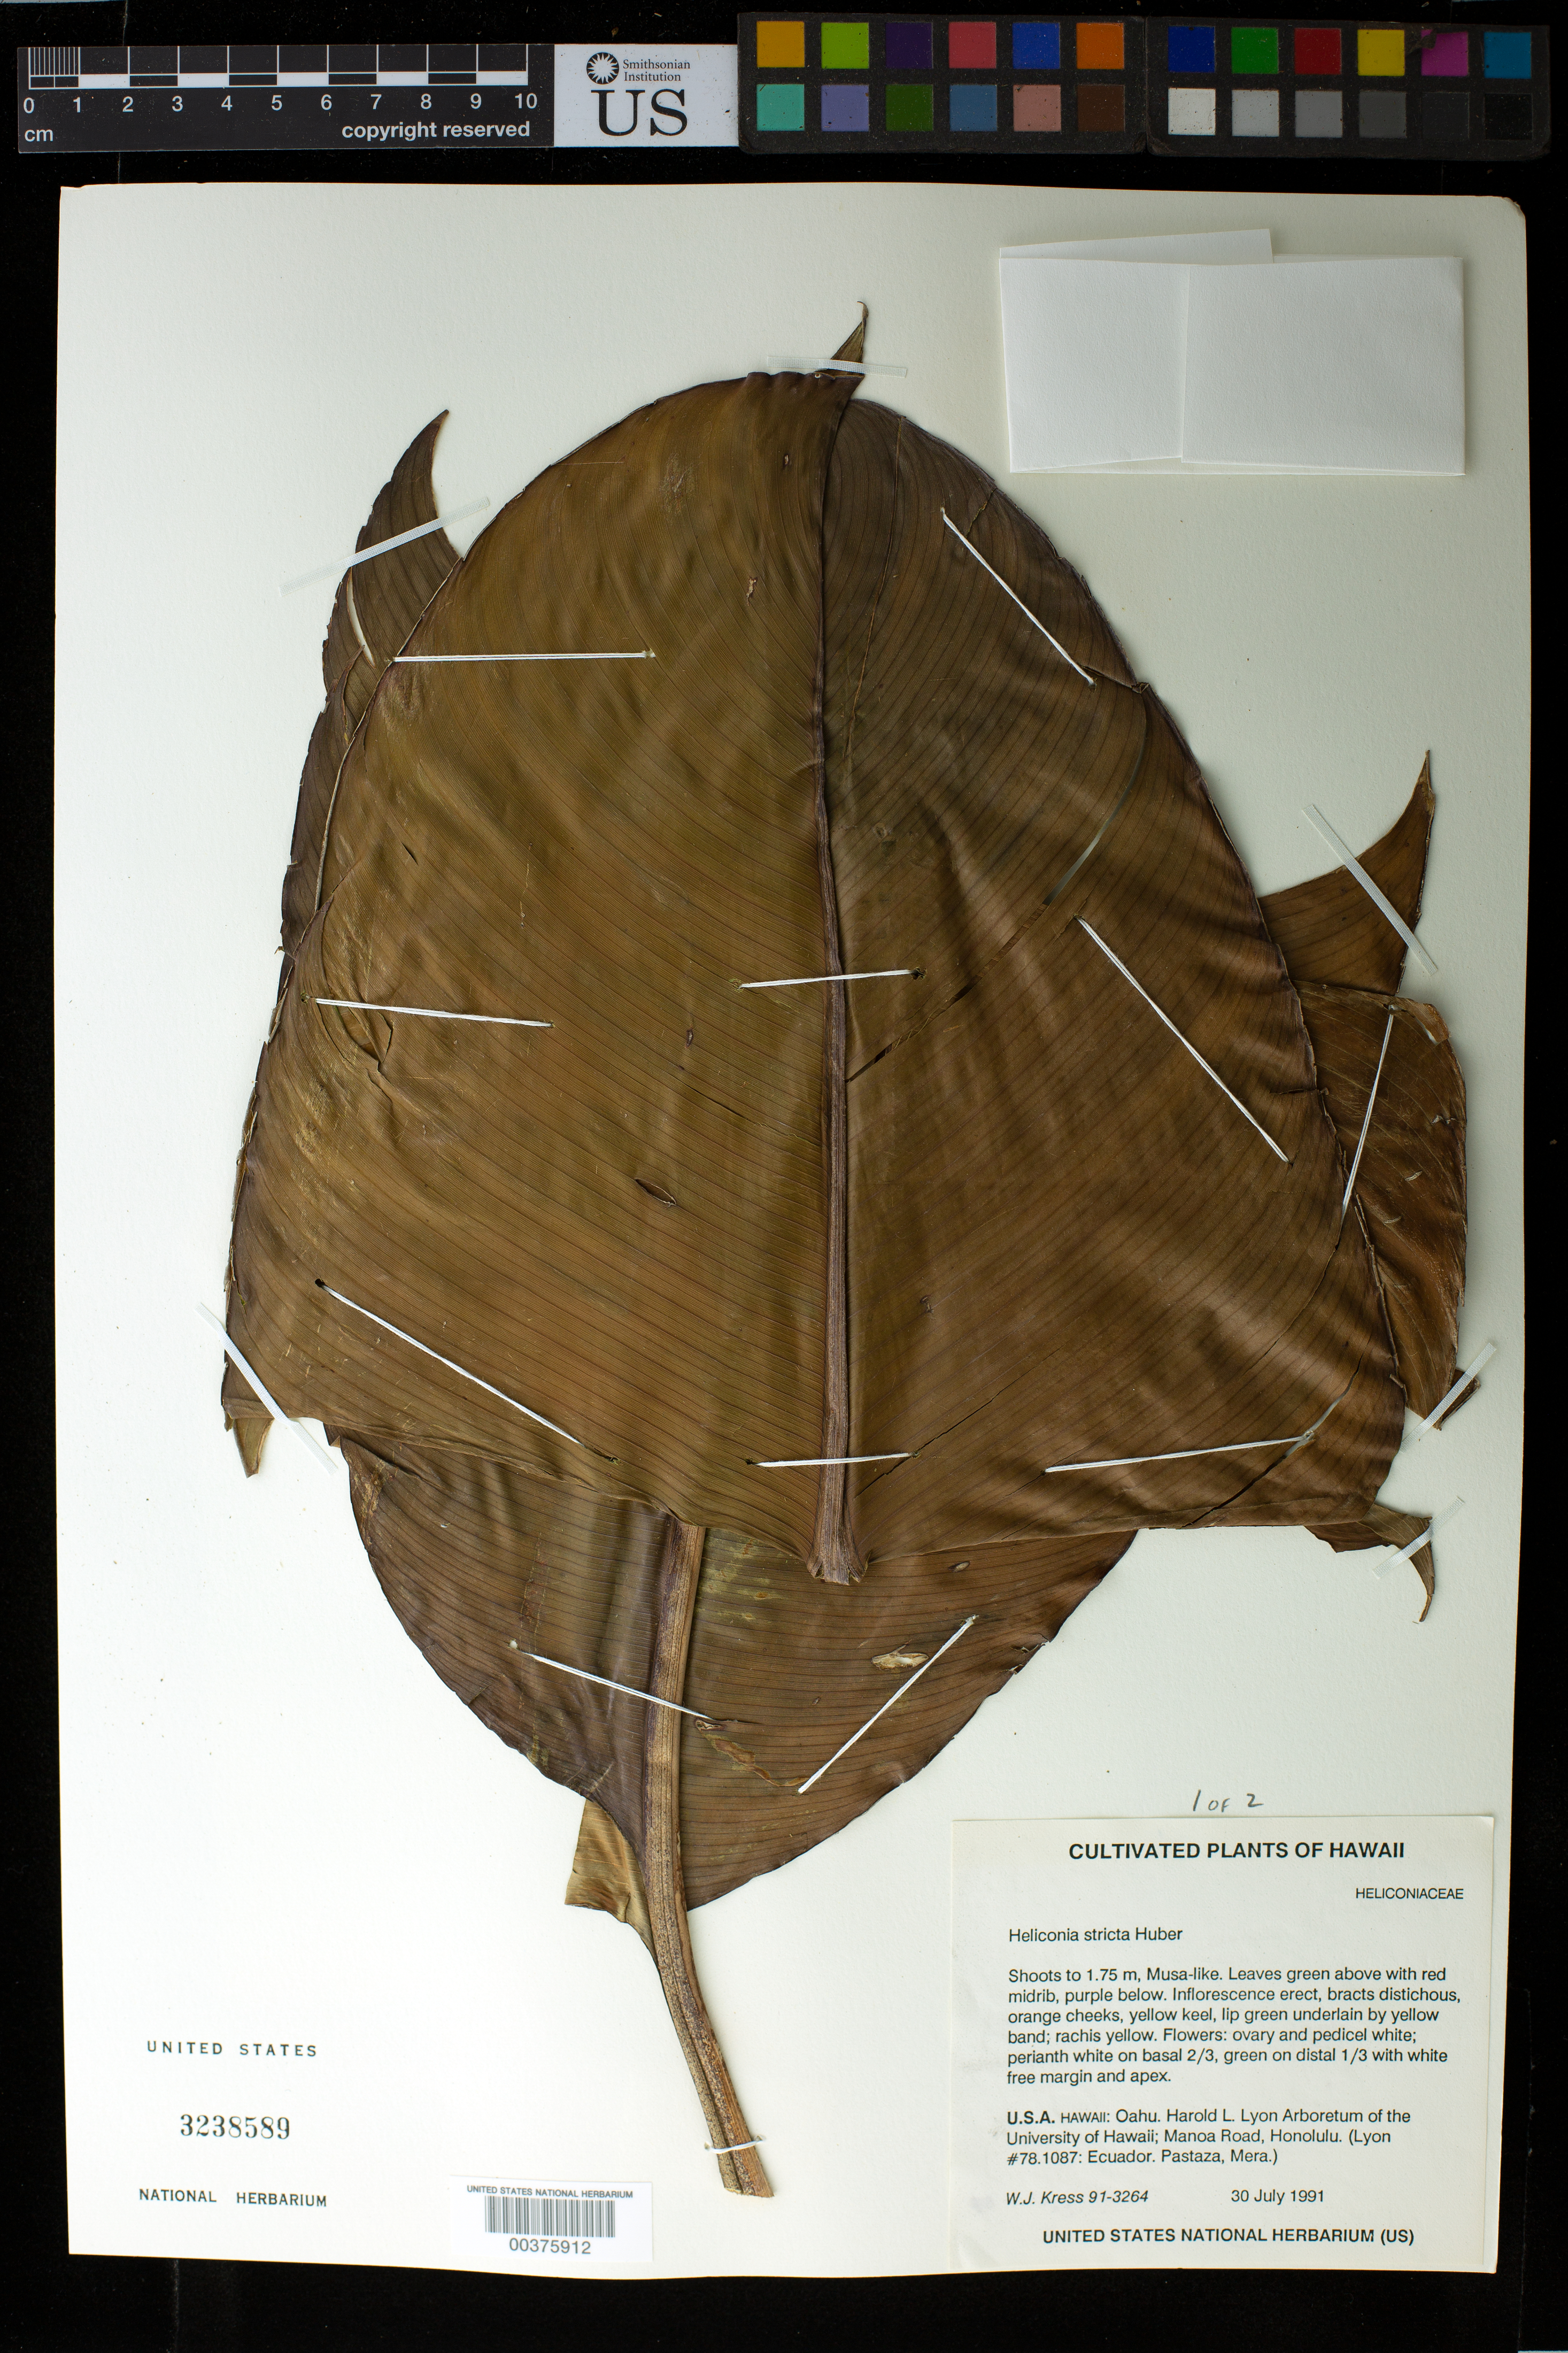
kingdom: Plantae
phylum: Tracheophyta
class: Liliopsida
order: Zingiberales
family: Heliconiaceae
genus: Heliconia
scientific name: Heliconia stricta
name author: Huber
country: Ecuador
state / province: Pastaza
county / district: Mera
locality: Mera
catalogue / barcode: US 3238589